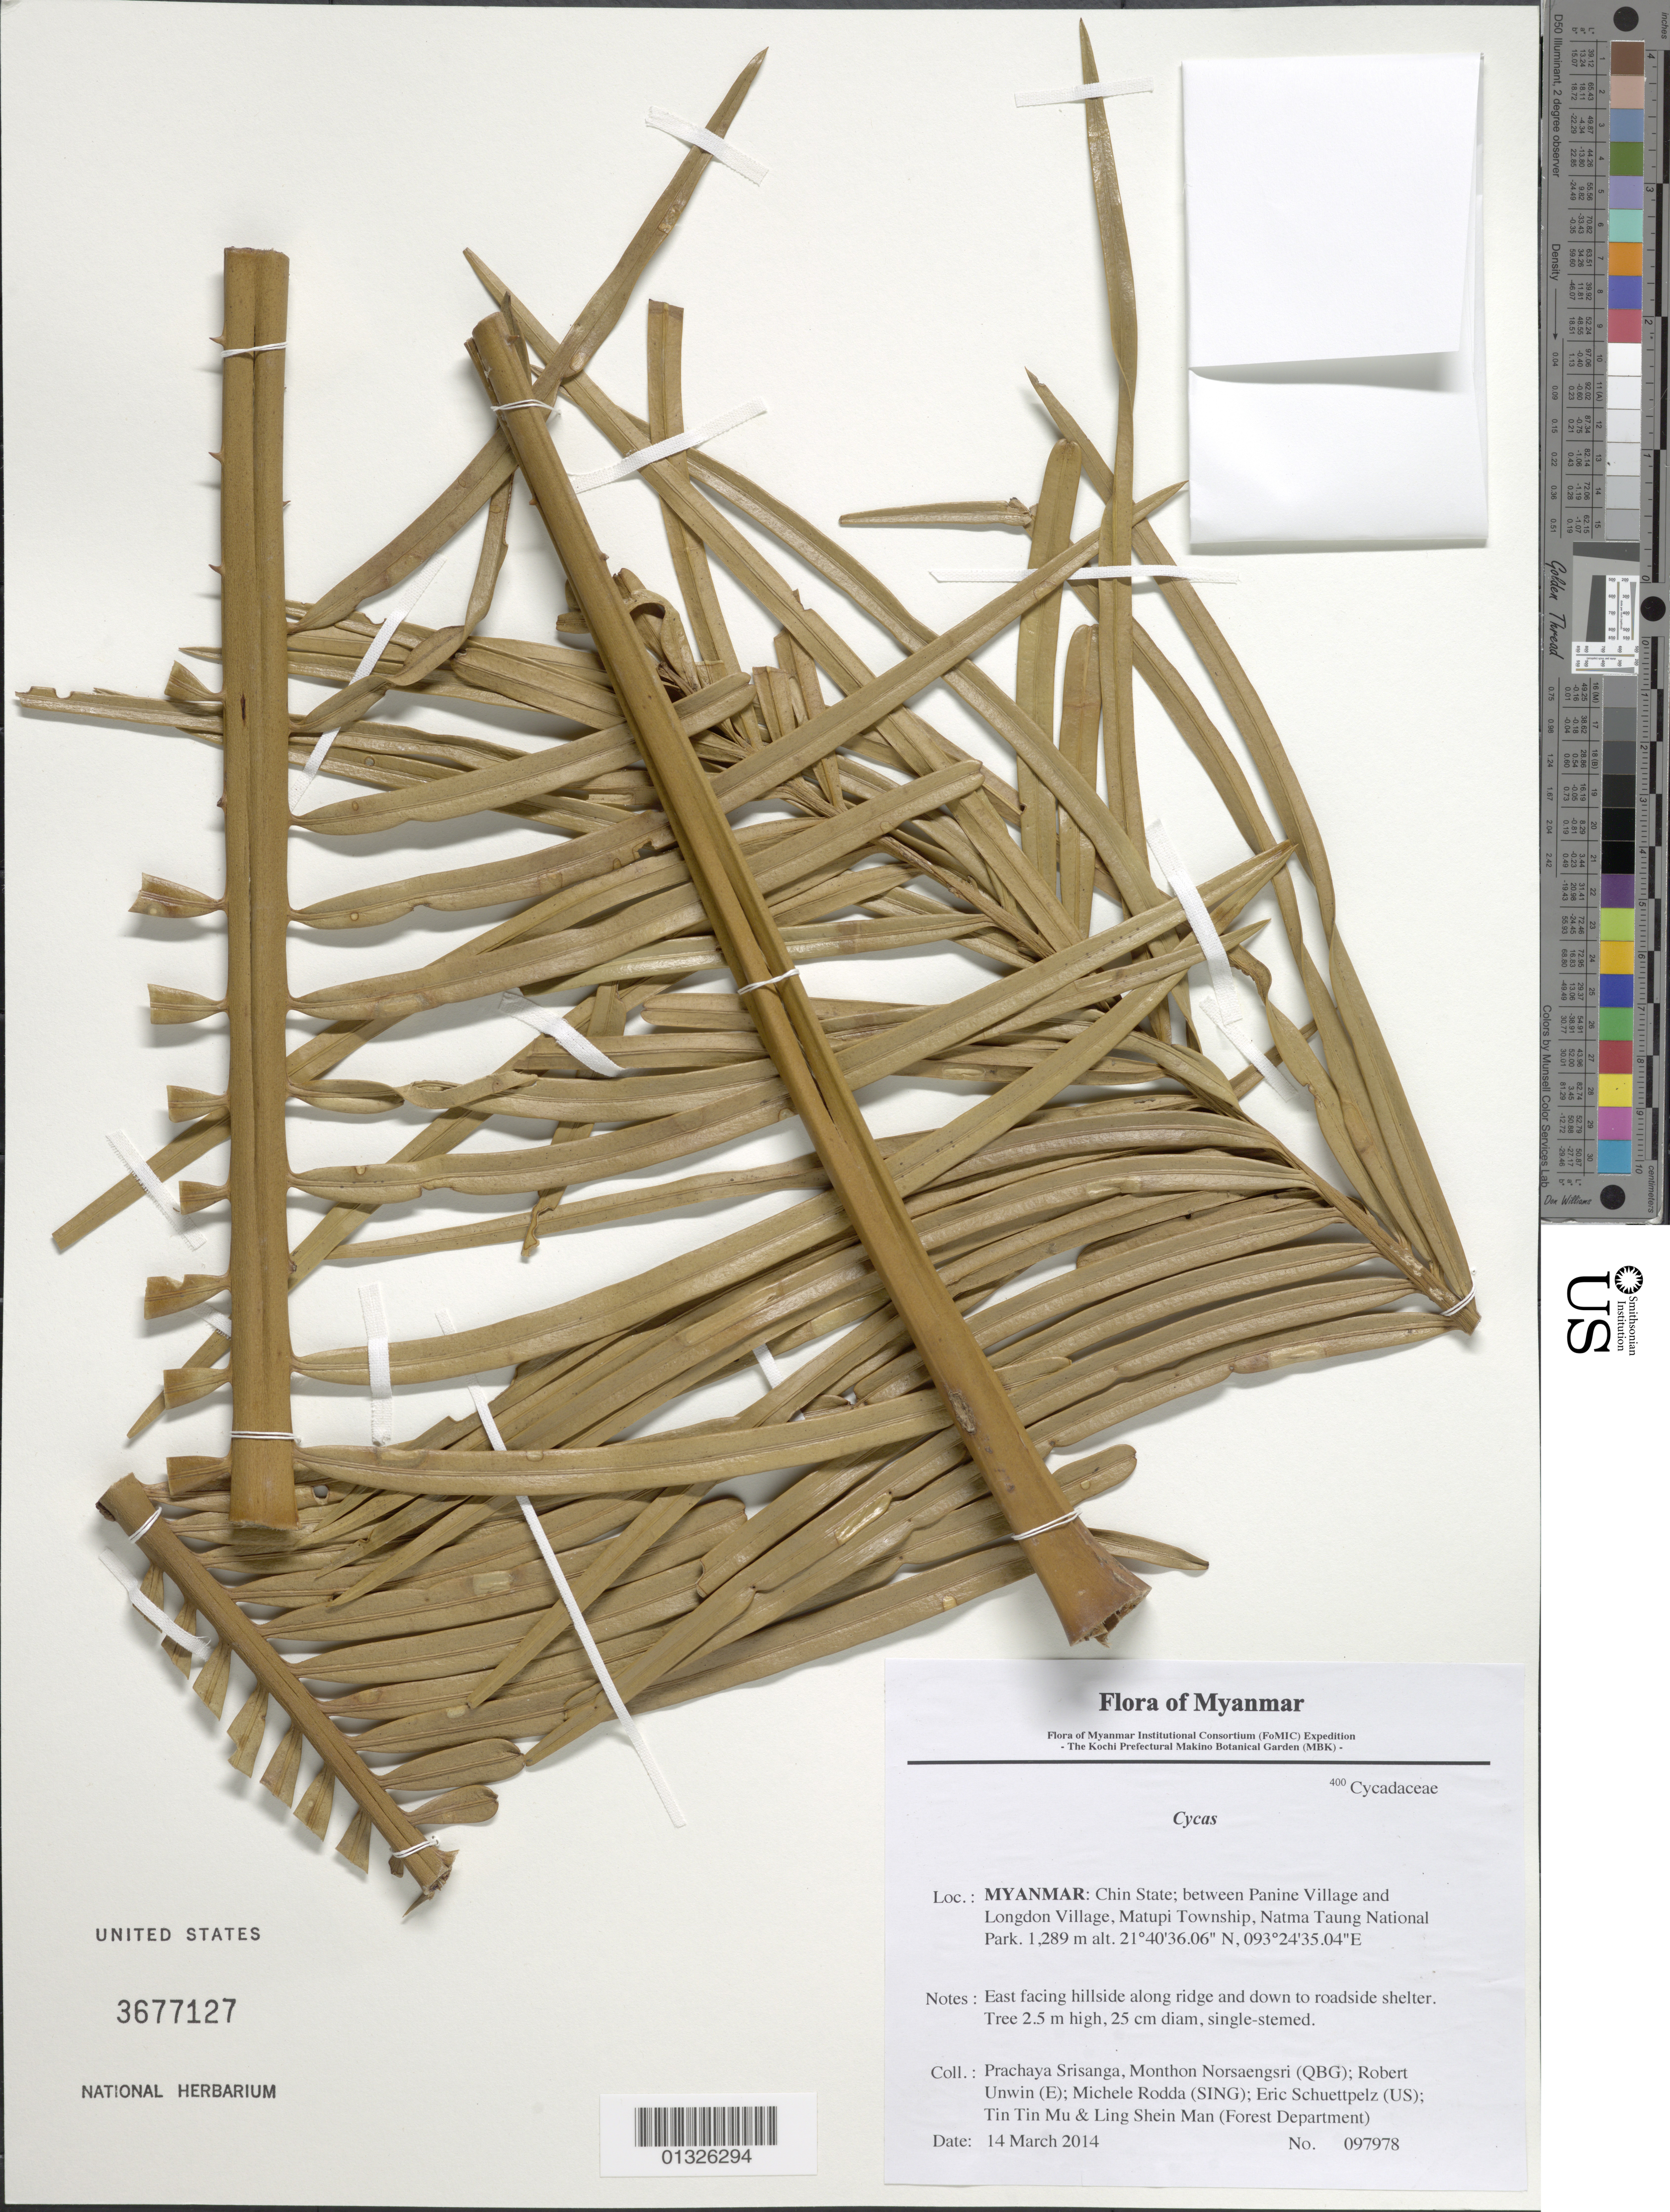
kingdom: Plantae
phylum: Tracheophyta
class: Cycadopsida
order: Cycadales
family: Cycadaceae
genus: Cycas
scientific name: Cycas sp.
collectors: P. Srisanga, M. Norsaengsri, R. Unwin, M. Rodda, E. Schuettpelz, Tin Tin Mu & Ling Shein Man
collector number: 97978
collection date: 2014-03-14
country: Myanmar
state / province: Chin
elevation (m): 1289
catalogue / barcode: US 3677127